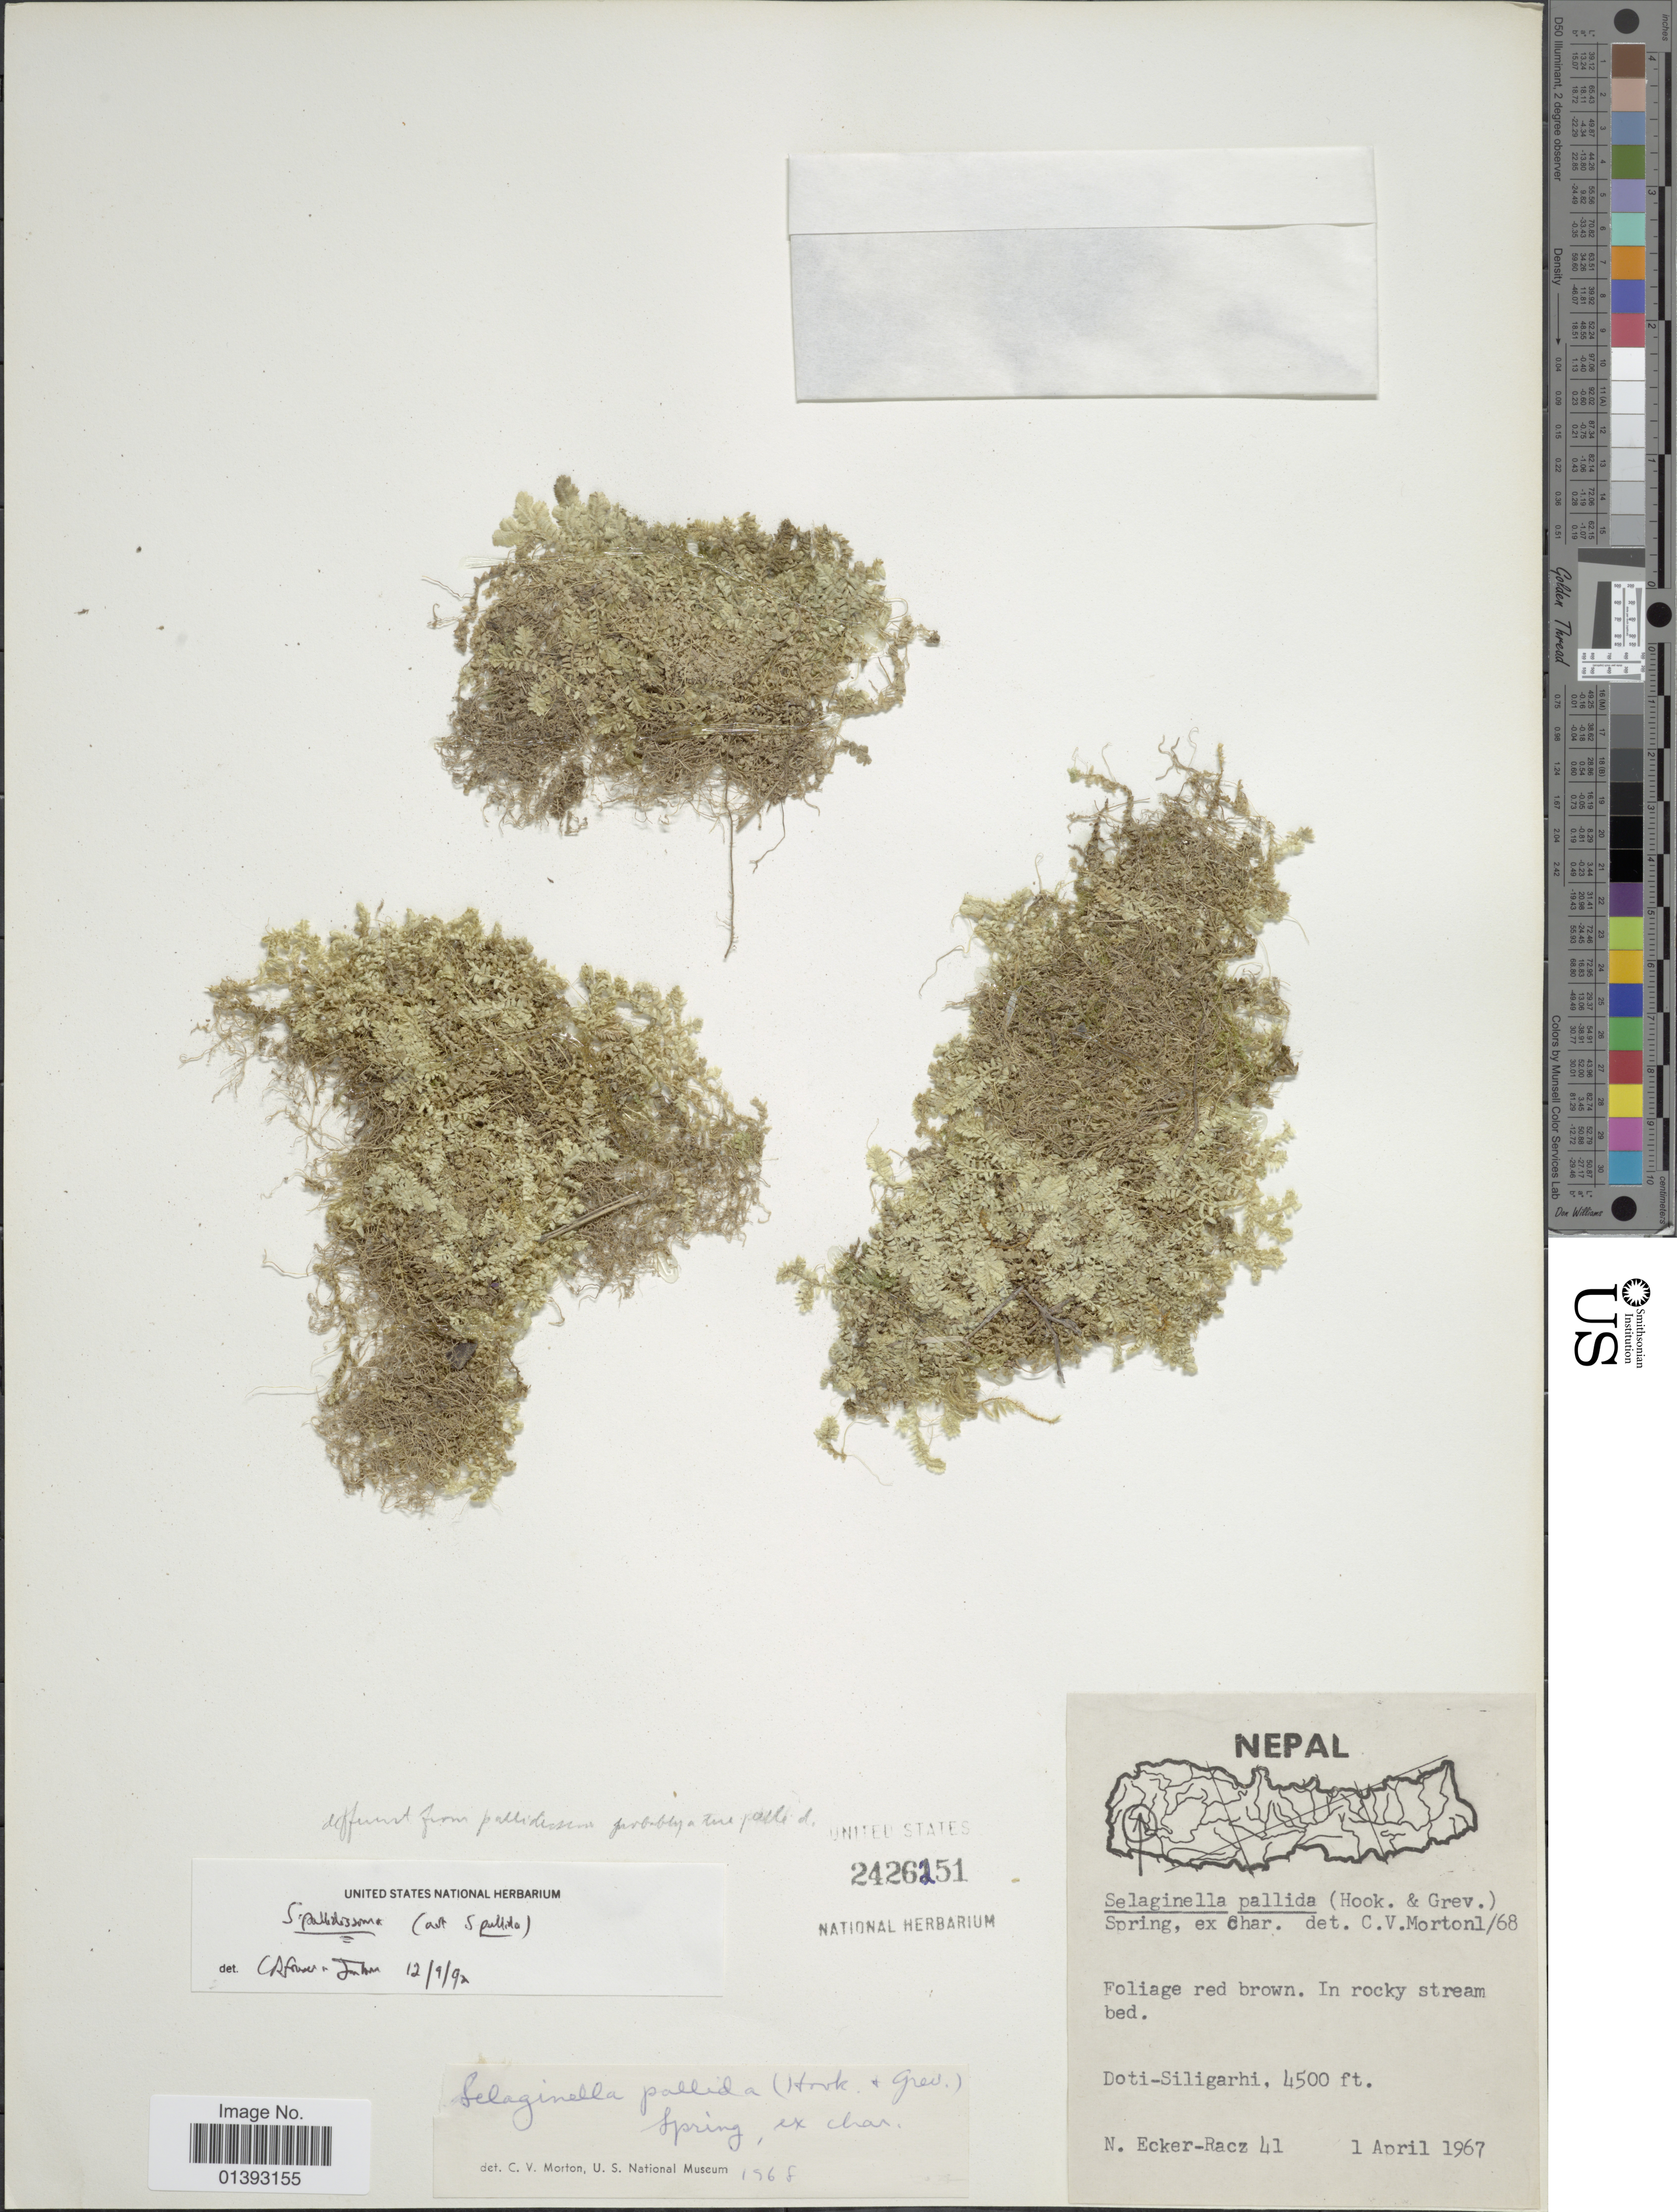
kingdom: Plantae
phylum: Tracheophyta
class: Lycopodiopsida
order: Selaginellales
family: Selaginellaceae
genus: Selaginella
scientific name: Selaginella pallidissima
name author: Spring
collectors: N. Ecker-Racz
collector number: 41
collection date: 1967-04-01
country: Nepal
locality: Dotu-Siligarhi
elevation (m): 1372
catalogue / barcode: US 2426151